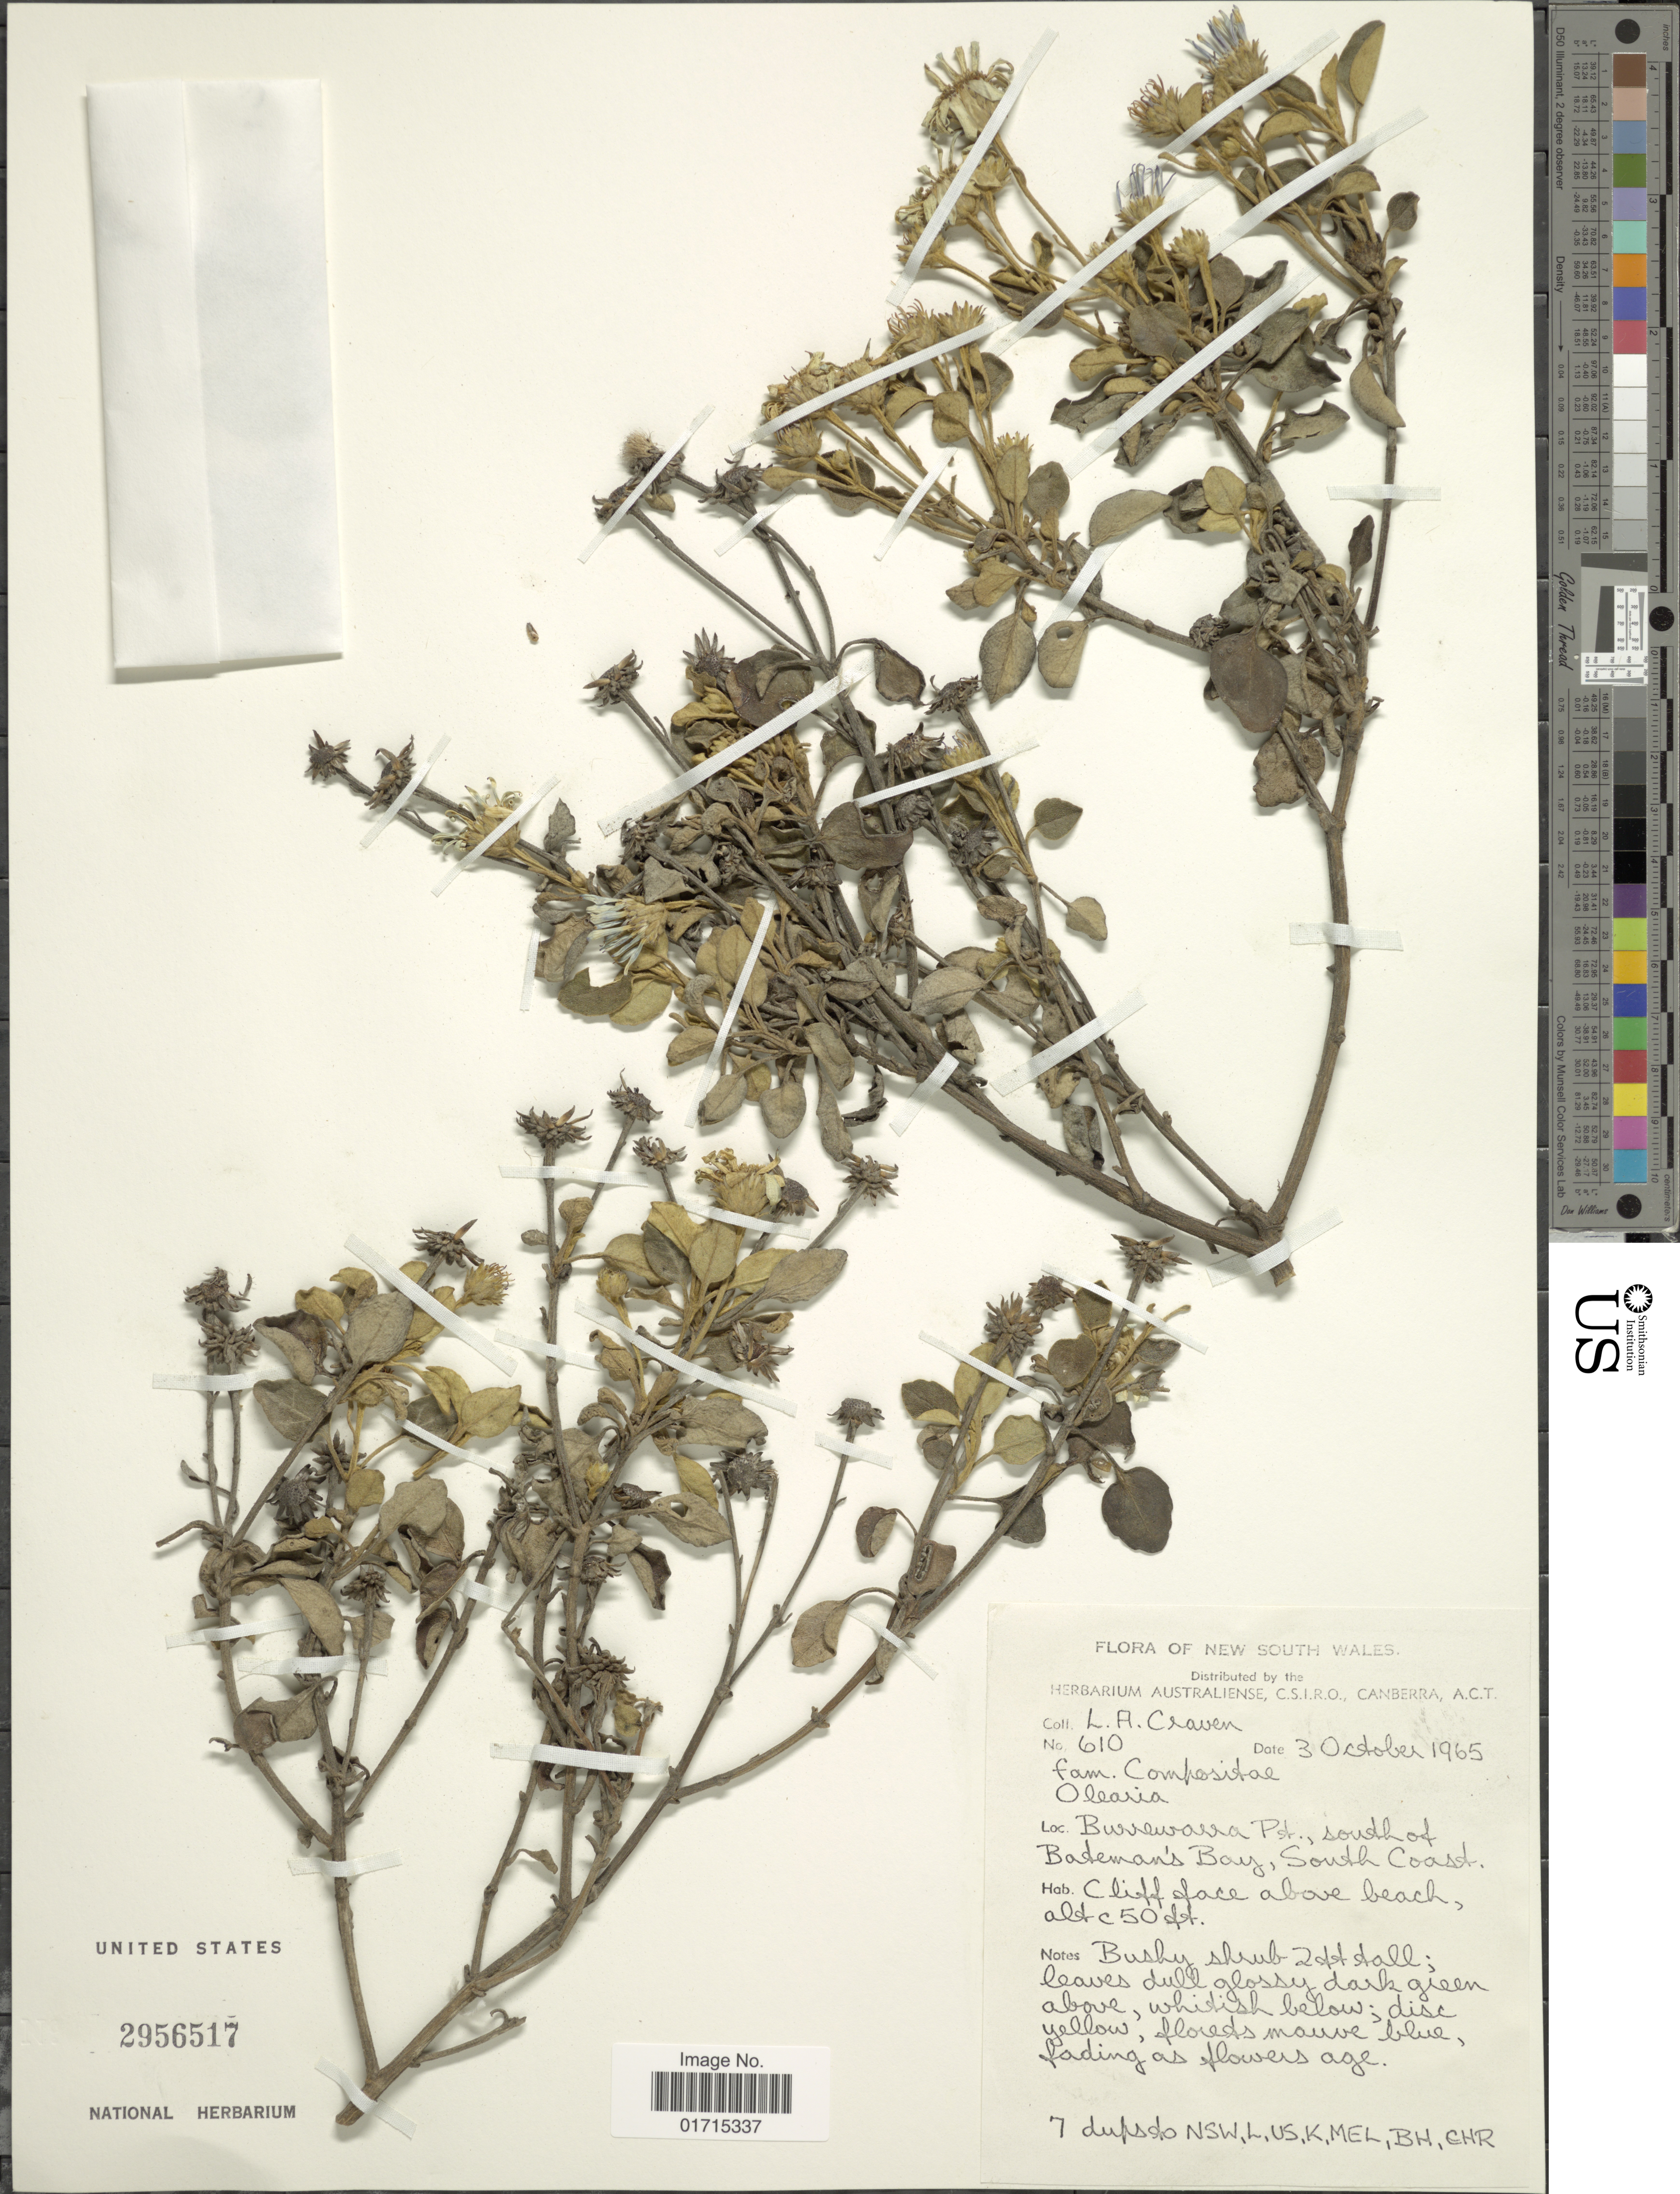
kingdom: Plantae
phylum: Tracheophyta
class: Magnoliopsida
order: Asterales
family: Asteraceae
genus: Olearia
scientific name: Olearia tomentosa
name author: (J.C. Wendl.) DC.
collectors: L. A. Craven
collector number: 610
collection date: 1965-10-30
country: Australia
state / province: New South Wales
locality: New South Wales. Burrewarra Pst., south of Bateman's Bay, South Coast. Cliff face above beach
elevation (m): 15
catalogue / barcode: US 2956517